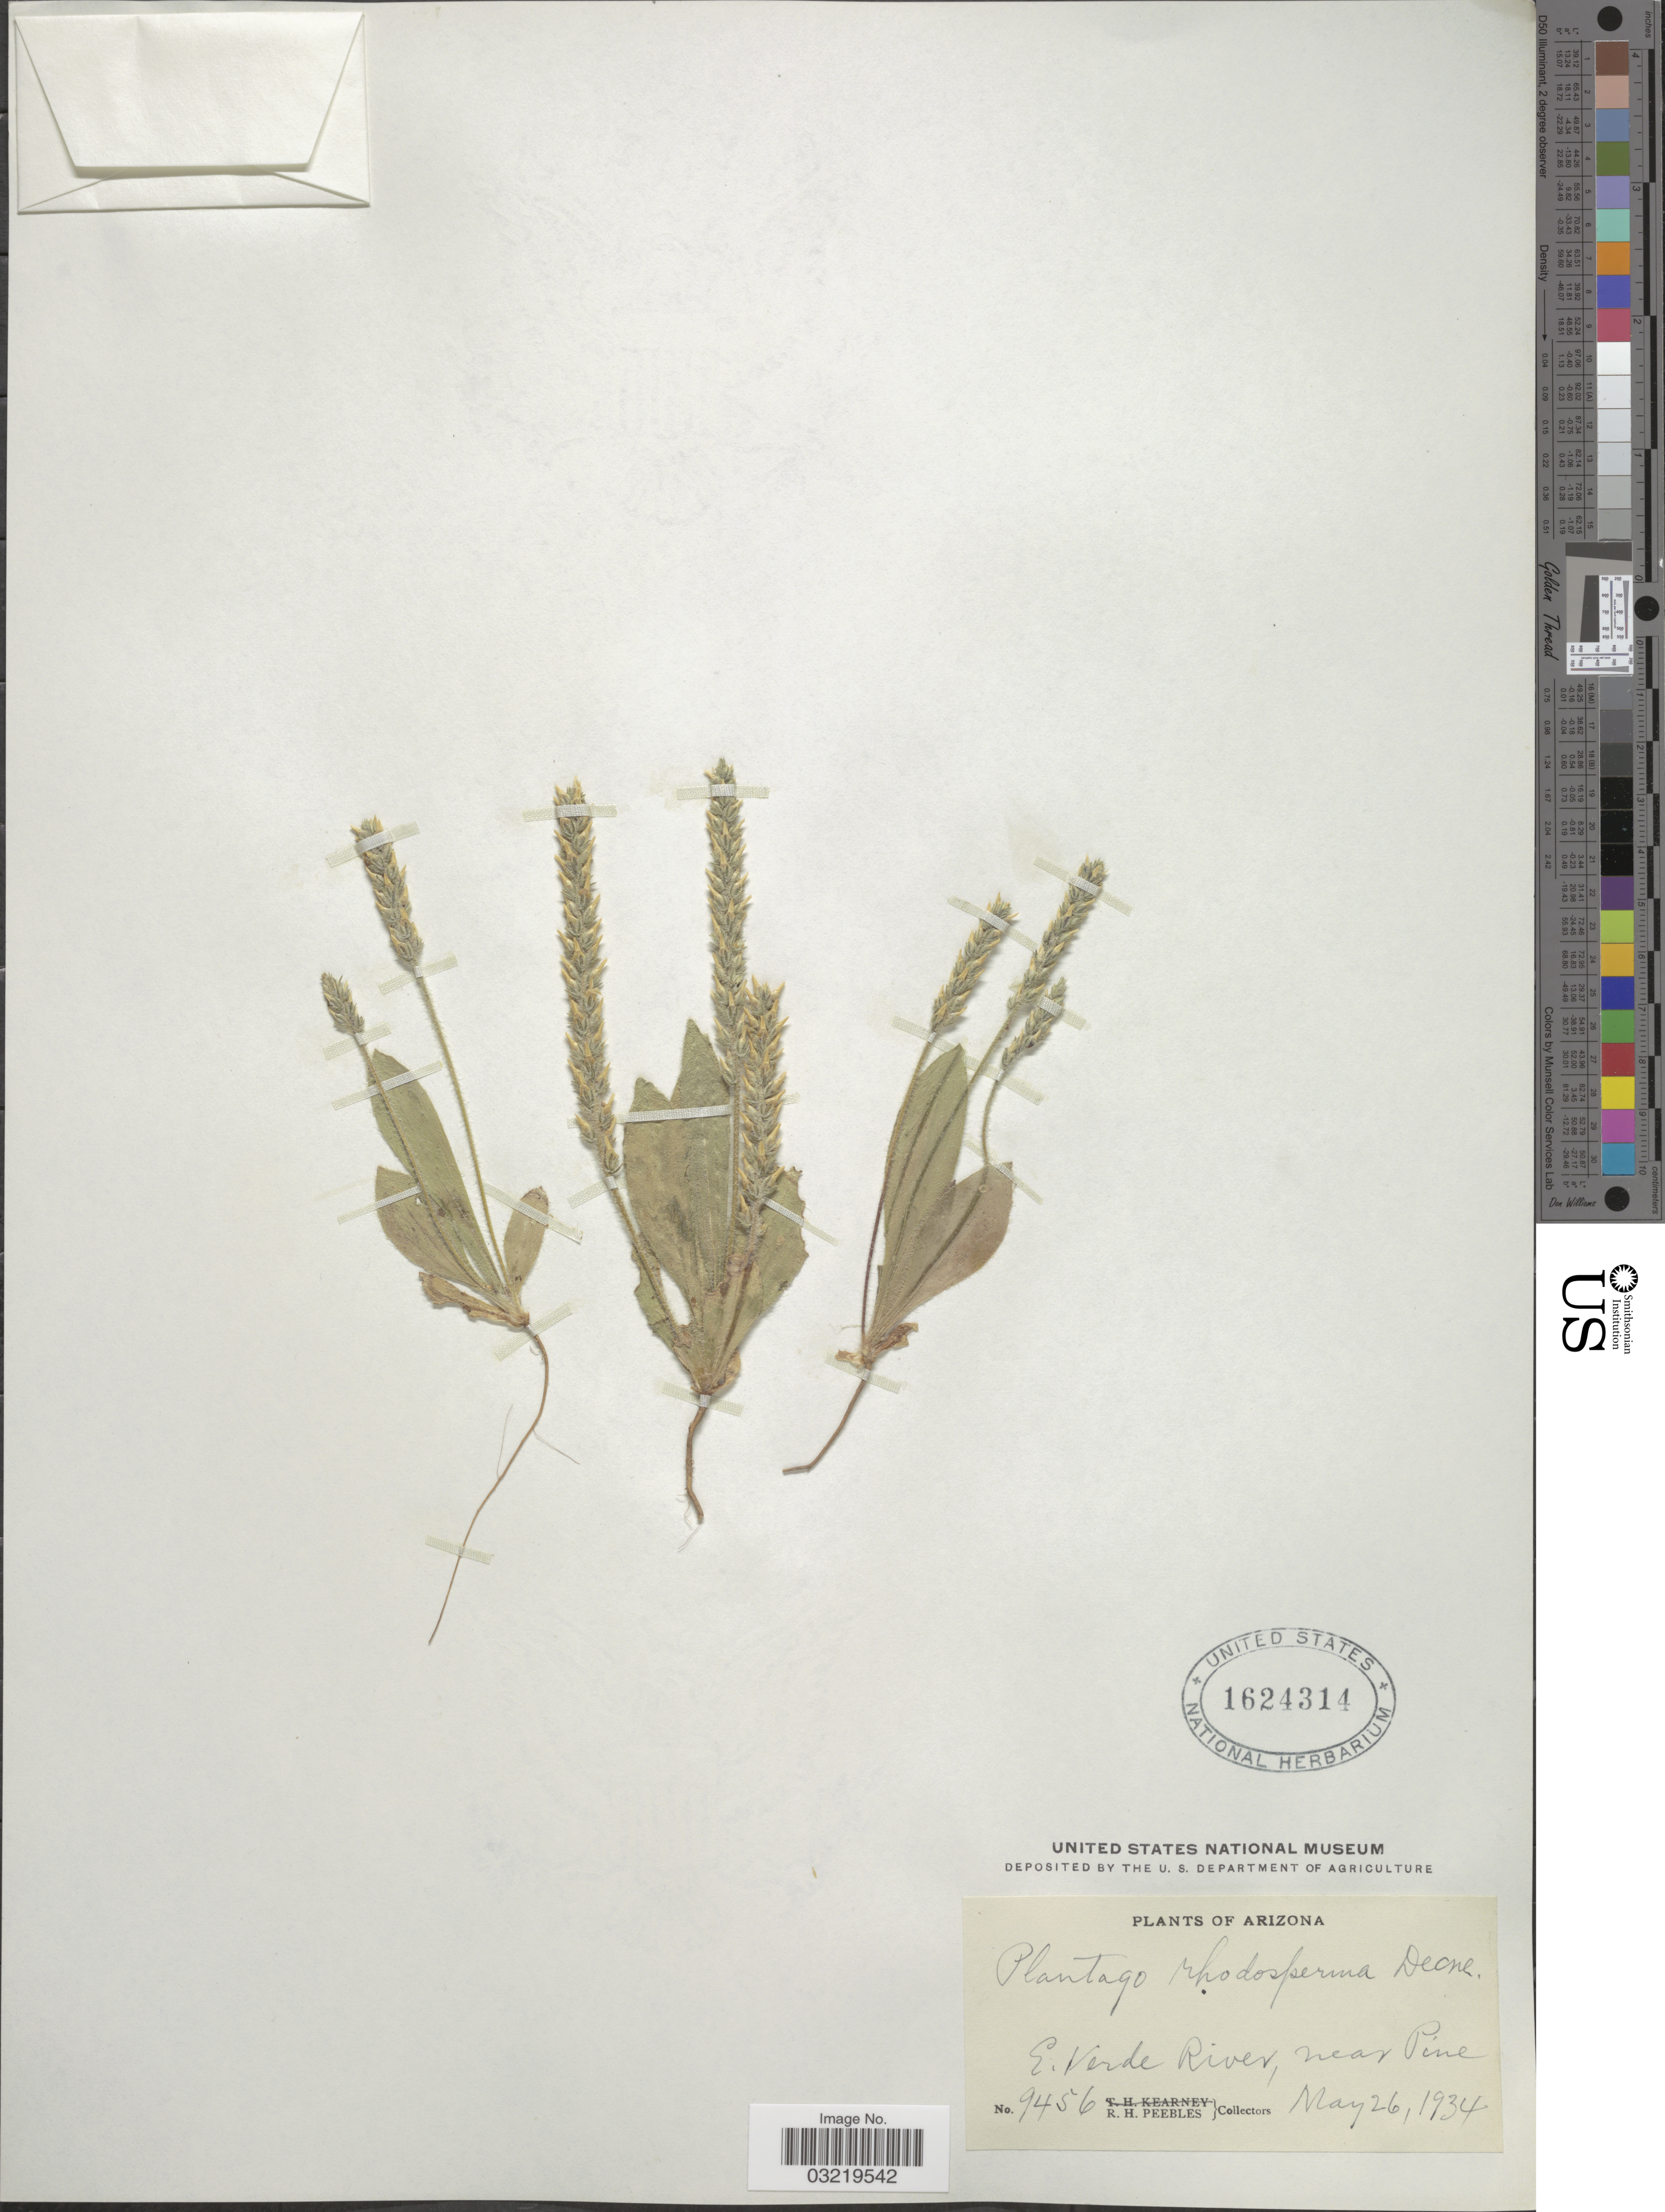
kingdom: Plantae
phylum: Tracheophyta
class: Magnoliopsida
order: Lamiales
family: Plantaginaceae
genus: Plantago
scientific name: Plantago rhodosperma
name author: Decne.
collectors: R. H. Peebles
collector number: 9456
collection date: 1934-05-26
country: United States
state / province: Arizona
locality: E. Verde River, near Pine.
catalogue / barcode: US 1624314